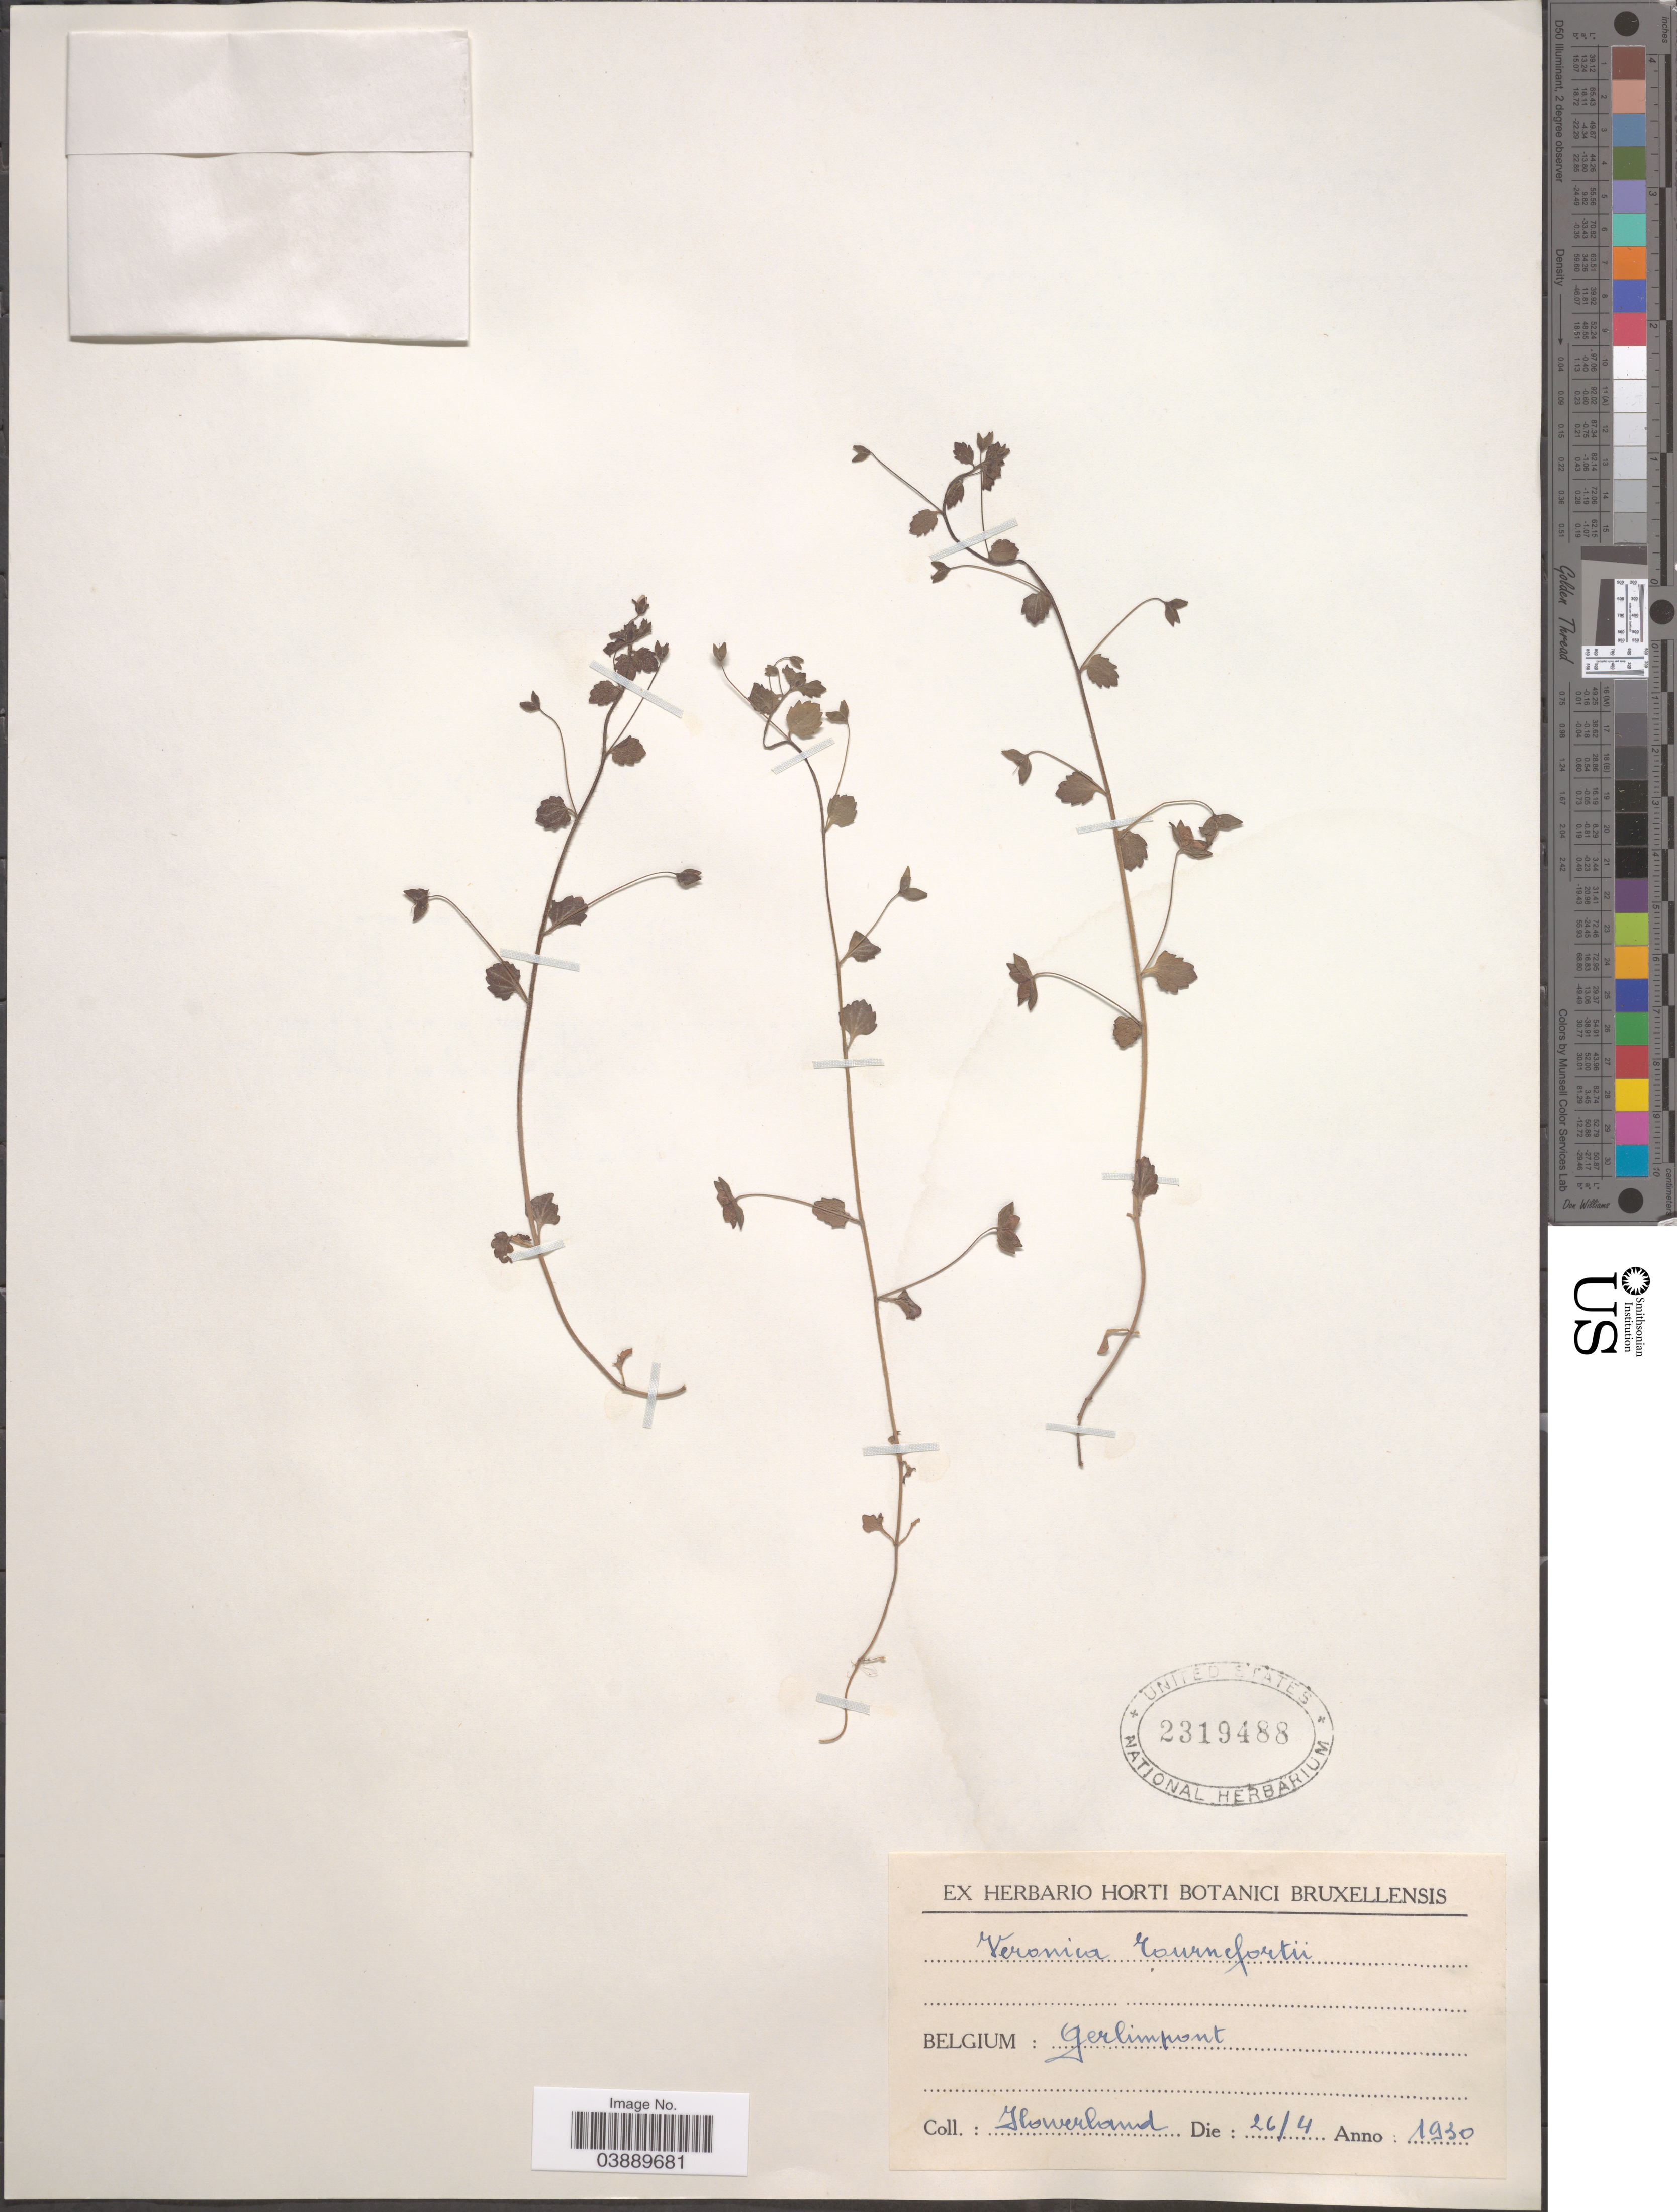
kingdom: Plantae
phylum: Tracheophyta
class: Magnoliopsida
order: Lamiales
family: Plantaginaceae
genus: Veronica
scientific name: Veronica persica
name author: Poir.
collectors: Howerland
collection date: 1930-04-26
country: Belgium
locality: Gerlimpont.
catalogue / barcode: US 2319488